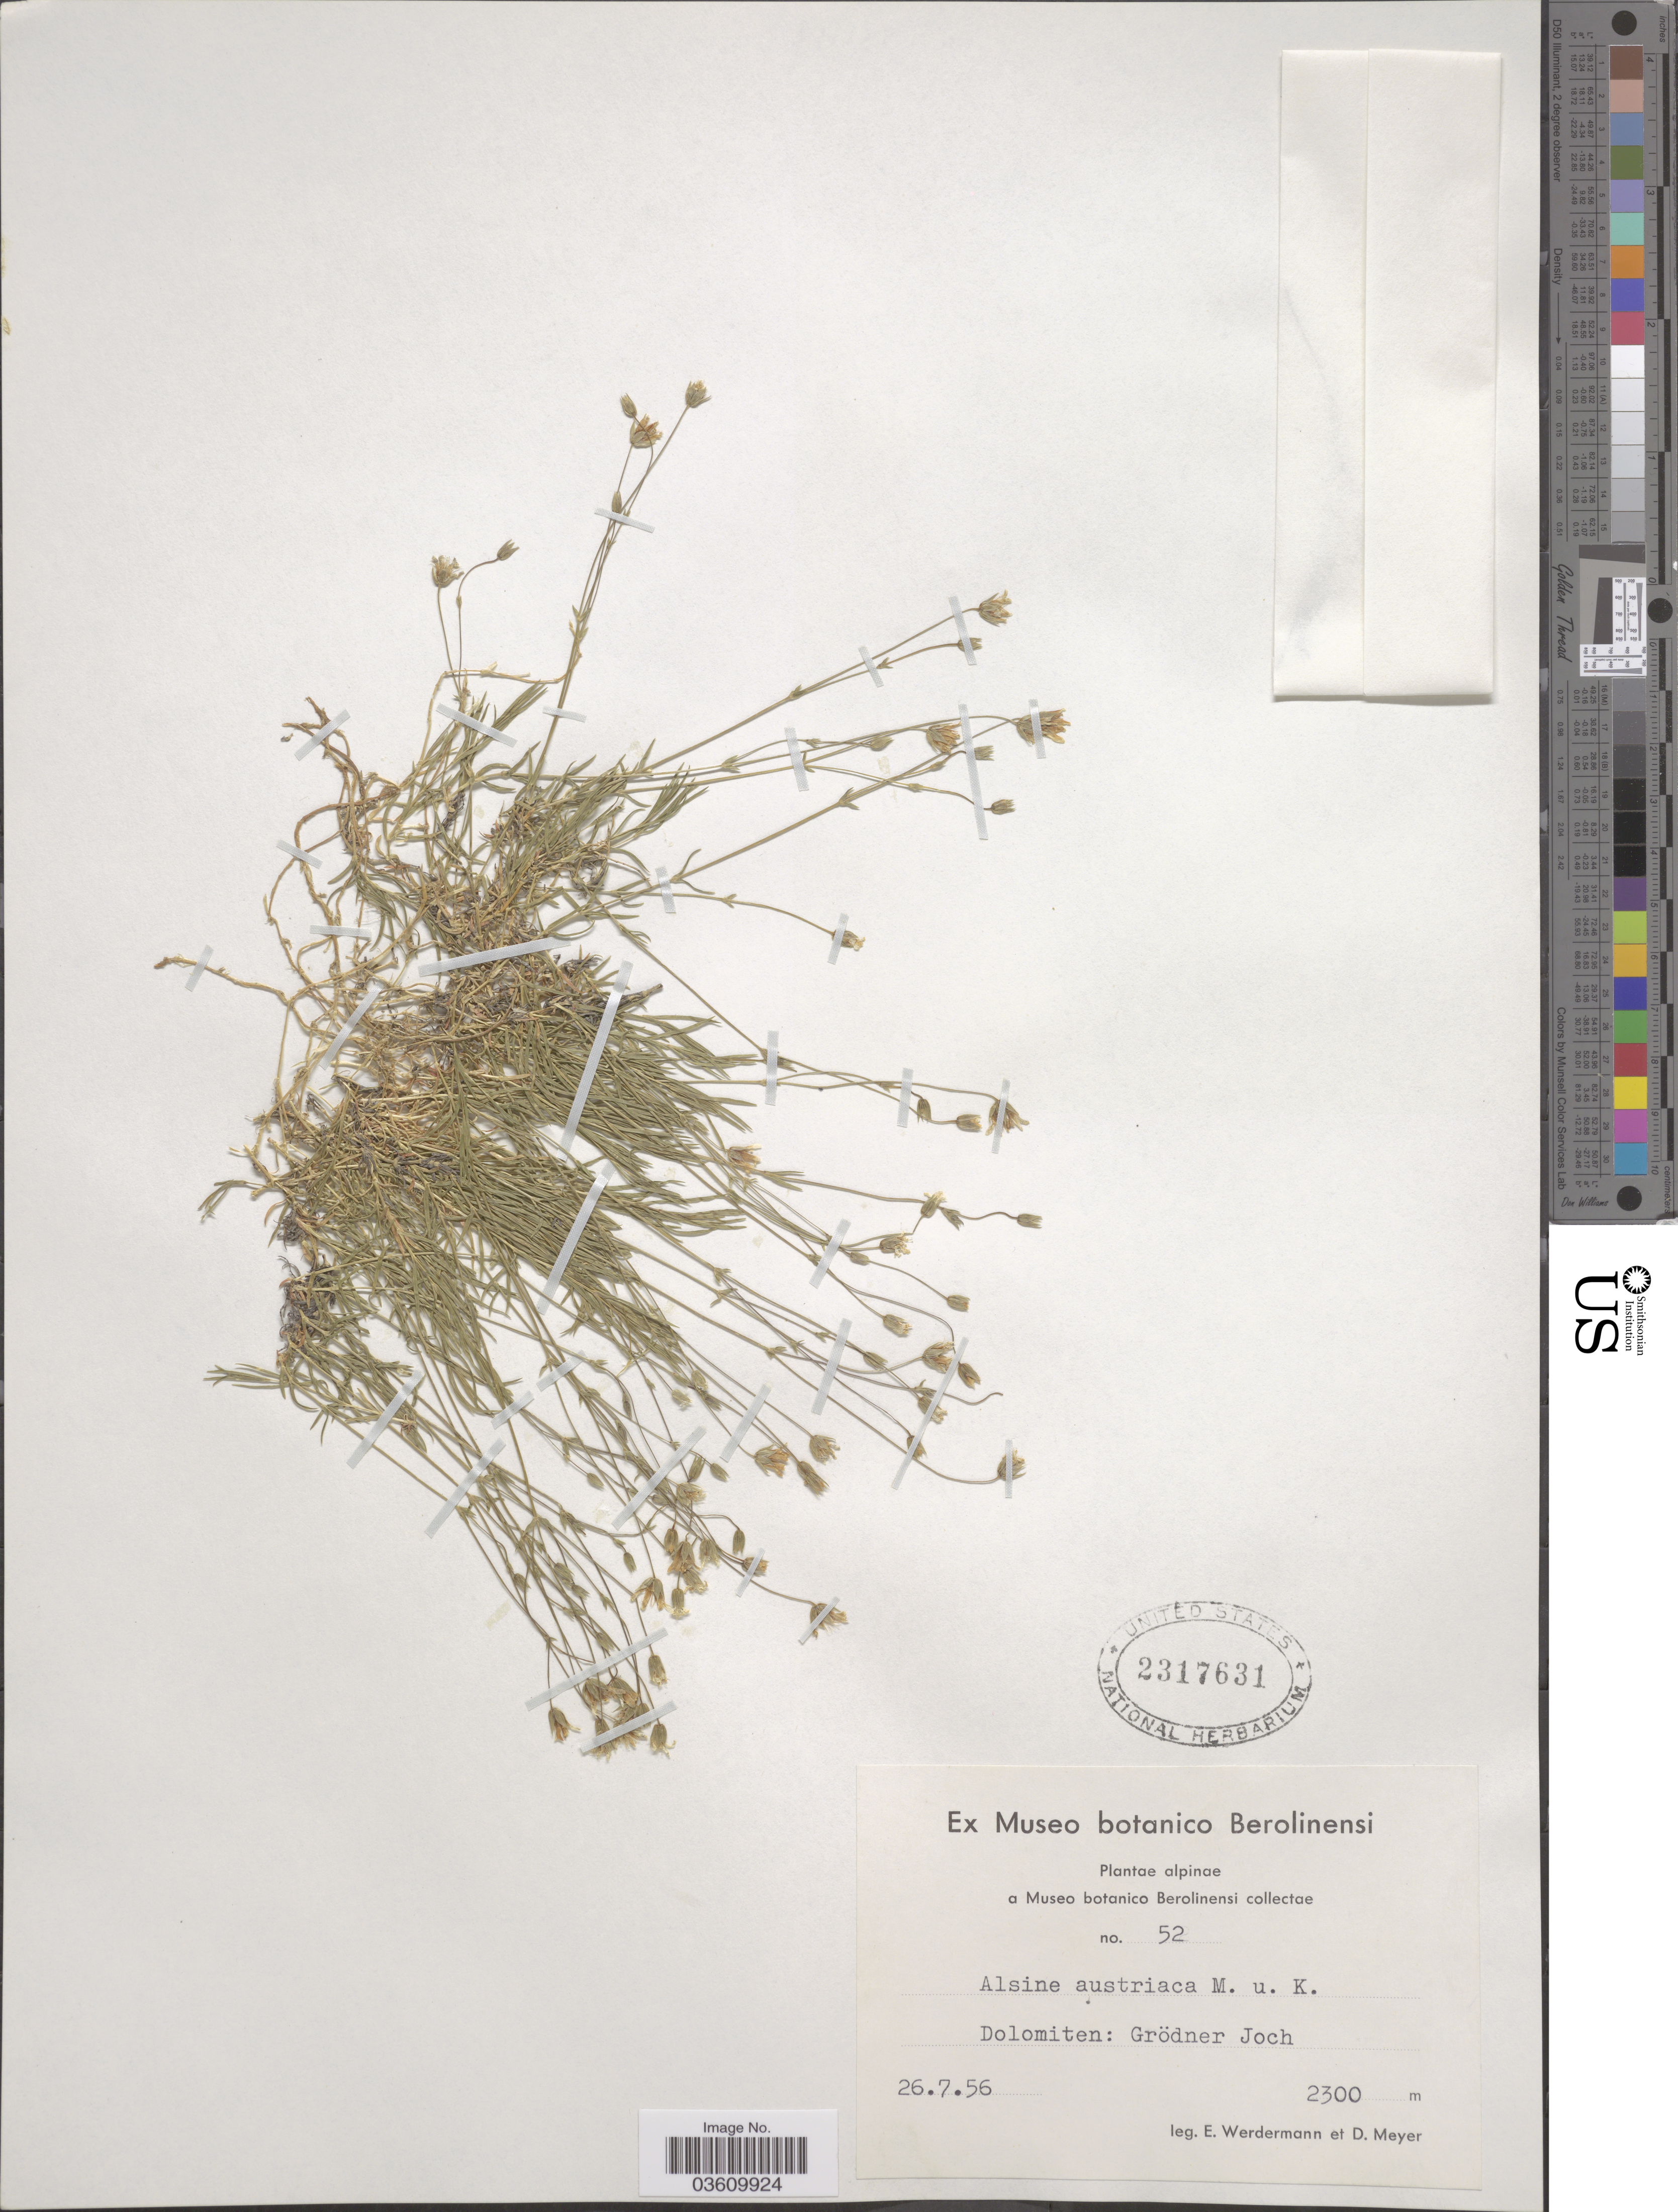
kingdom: Plantae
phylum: Tracheophyta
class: Magnoliopsida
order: Caryophyllales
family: Caryophyllaceae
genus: Sabulina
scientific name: Sabulina austriaca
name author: (Jacq.) Rchb.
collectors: E. Werdermann & D. Meyer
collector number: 52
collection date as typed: Transcribed d/m/y: 26/7/56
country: Italy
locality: Dolomiten: Grödner Joch.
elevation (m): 2300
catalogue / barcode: US 2317631